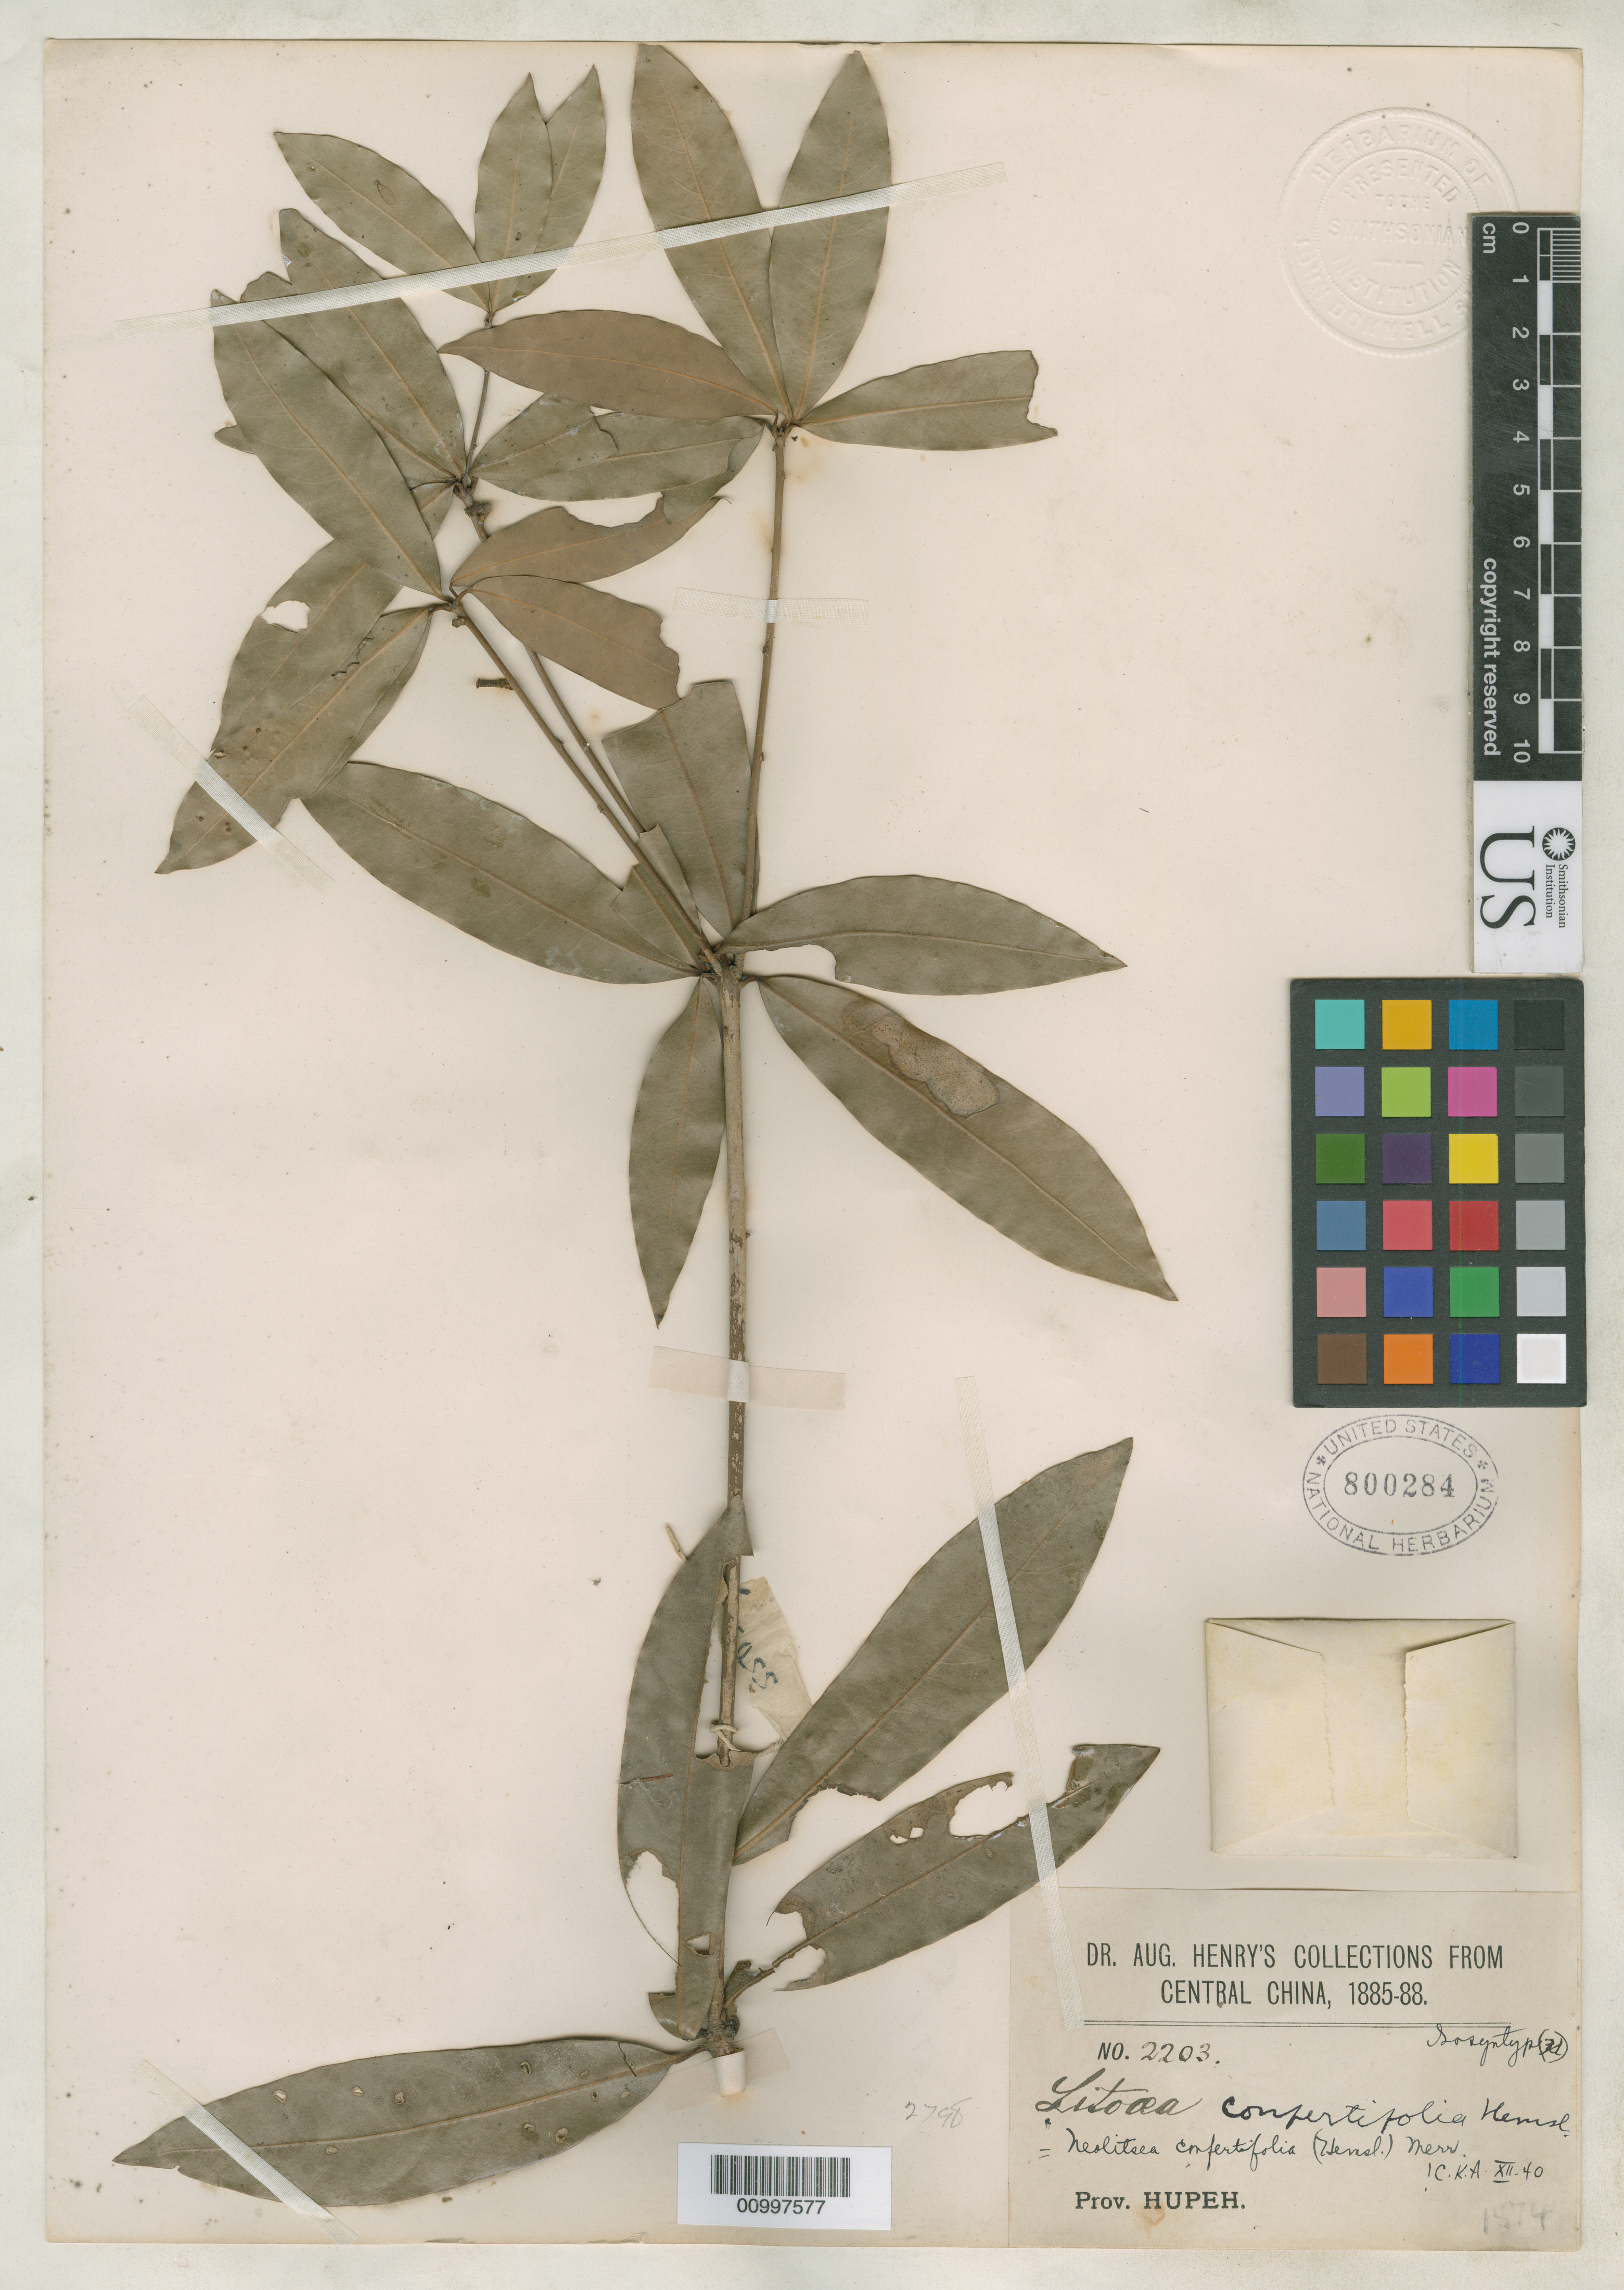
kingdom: Plantae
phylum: Tracheophyta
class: Magnoliopsida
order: Laurales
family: Lauraceae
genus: Litsea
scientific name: Litsea confertifolia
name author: Hemsl.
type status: Isosyntype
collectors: A. Henry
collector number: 2203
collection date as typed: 1885 to 1888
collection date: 1885/1888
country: China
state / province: Hubei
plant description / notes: Specimen ex John Donnell Smith herbarium.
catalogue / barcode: US 800284